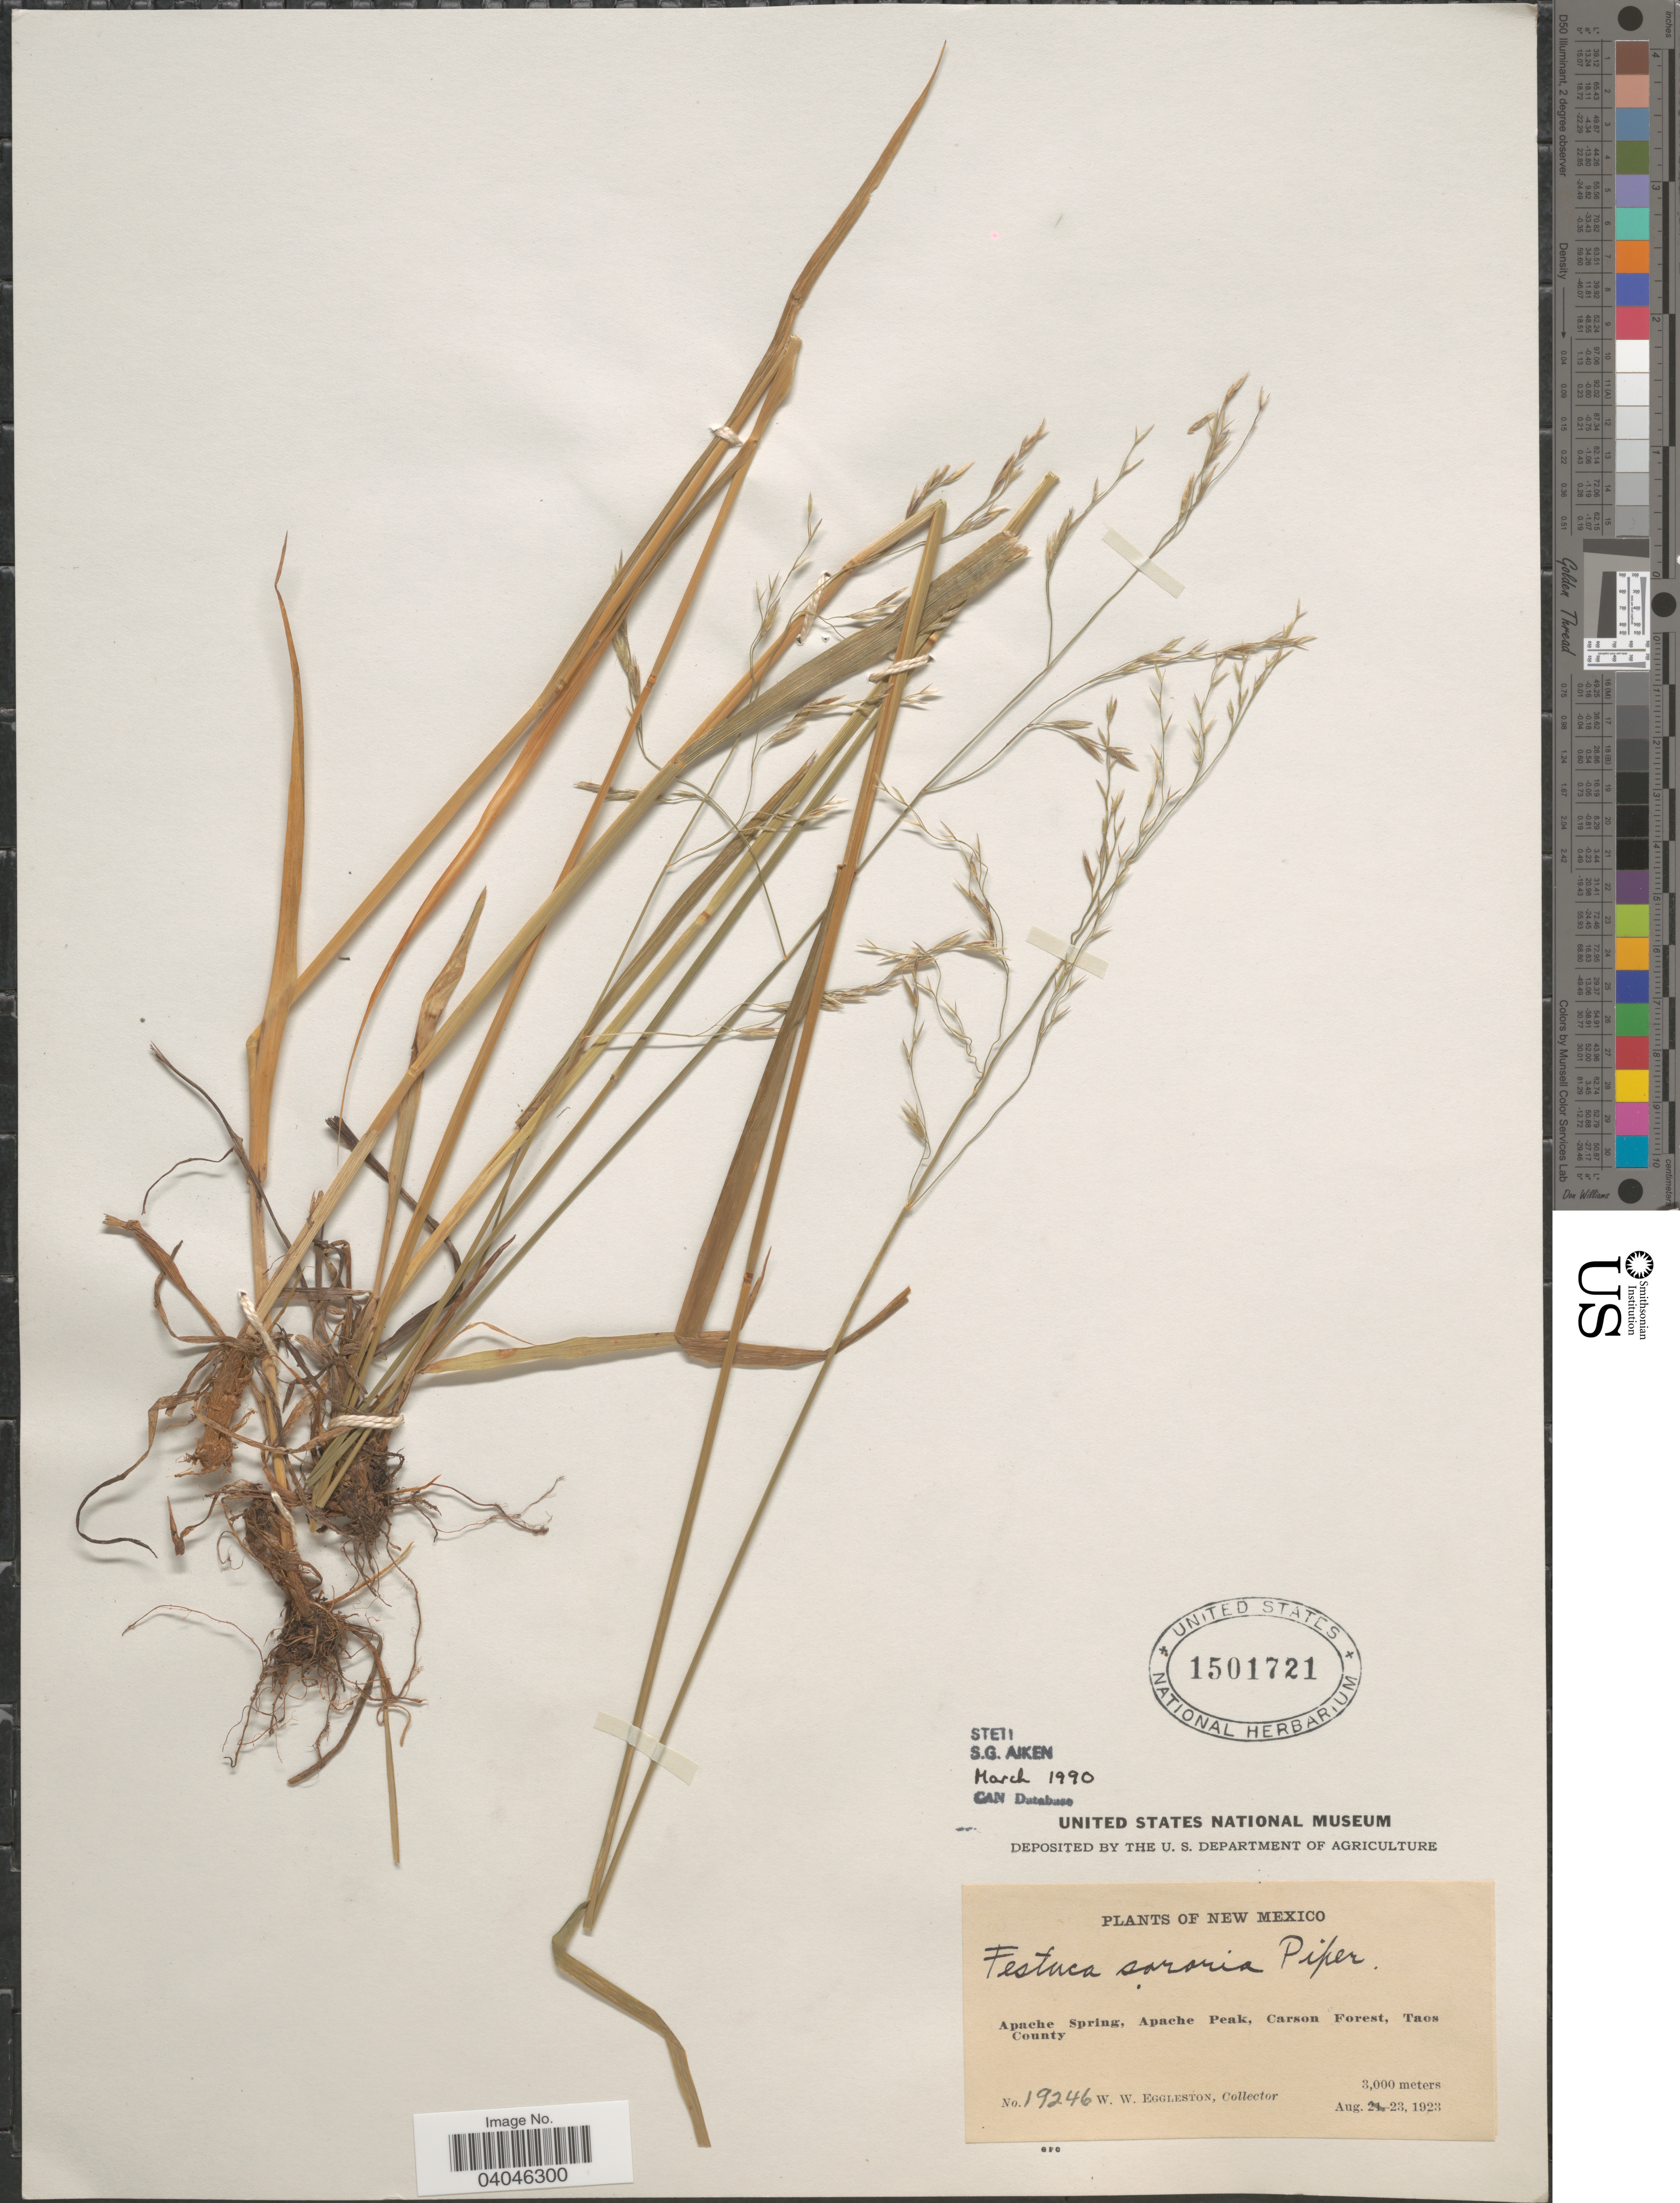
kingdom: Plantae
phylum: Tracheophyta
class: Liliopsida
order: Poales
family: Poaceae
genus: Festuca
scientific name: Festuca sororia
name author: Piper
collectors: W. W. Eggleston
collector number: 19246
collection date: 1923-08-23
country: United States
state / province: New Mexico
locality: Apache Spring, Apache Peak, Carson Forest, Taos County.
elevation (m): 3000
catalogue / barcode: US 1501721